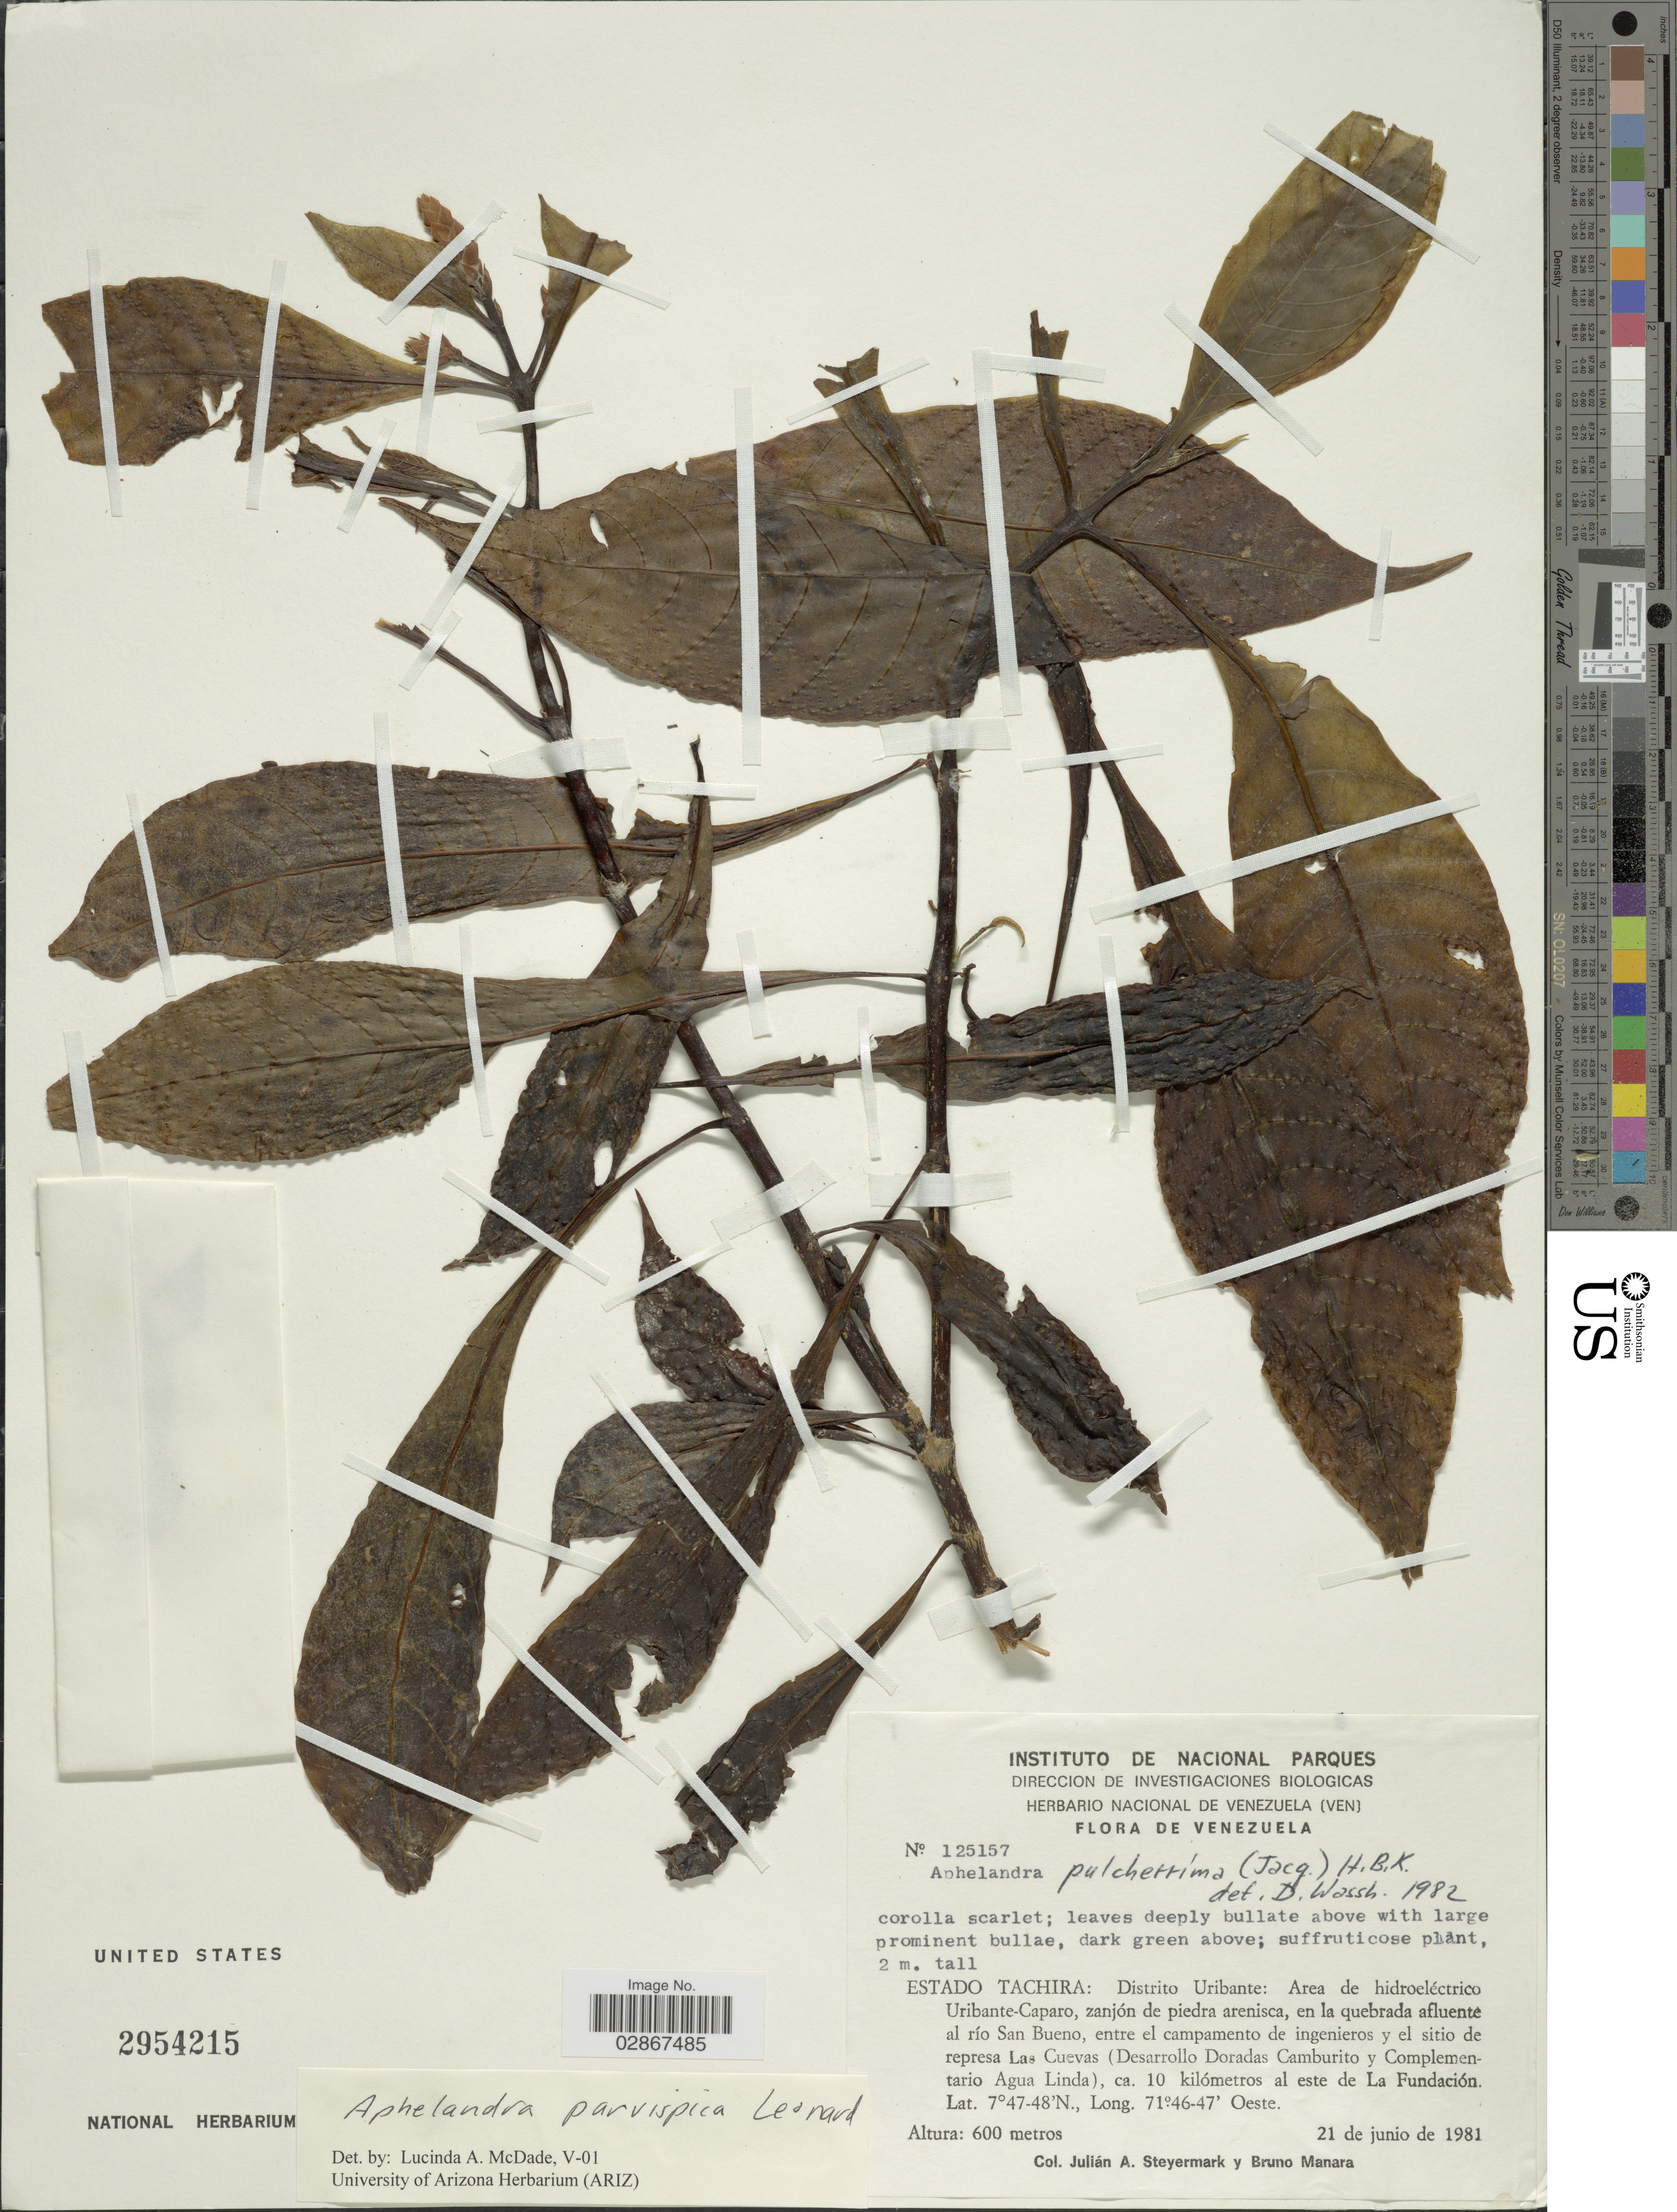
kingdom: Plantae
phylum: Tracheophyta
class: Magnoliopsida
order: Lamiales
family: Acanthaceae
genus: Aphelandra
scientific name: Aphelandra parvispica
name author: Leonard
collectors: J. Steyermark & B. Manara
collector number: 125157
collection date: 1981-06-21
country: Venezuela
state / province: Tachira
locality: Distrito Uribante: Area de hidroeléctrico Uribante-Caparo, zanjón de piedra arenisca, en la quebrada afluente al río San Bueno, entre el campamento de igenieros y el sitio de represa Las Cuevas (Desarrollo Doradas Camburito y Complementario Agua Luinda), ca. 10 kilómetros al este de La Fundación.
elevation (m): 600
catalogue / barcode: US 2954215